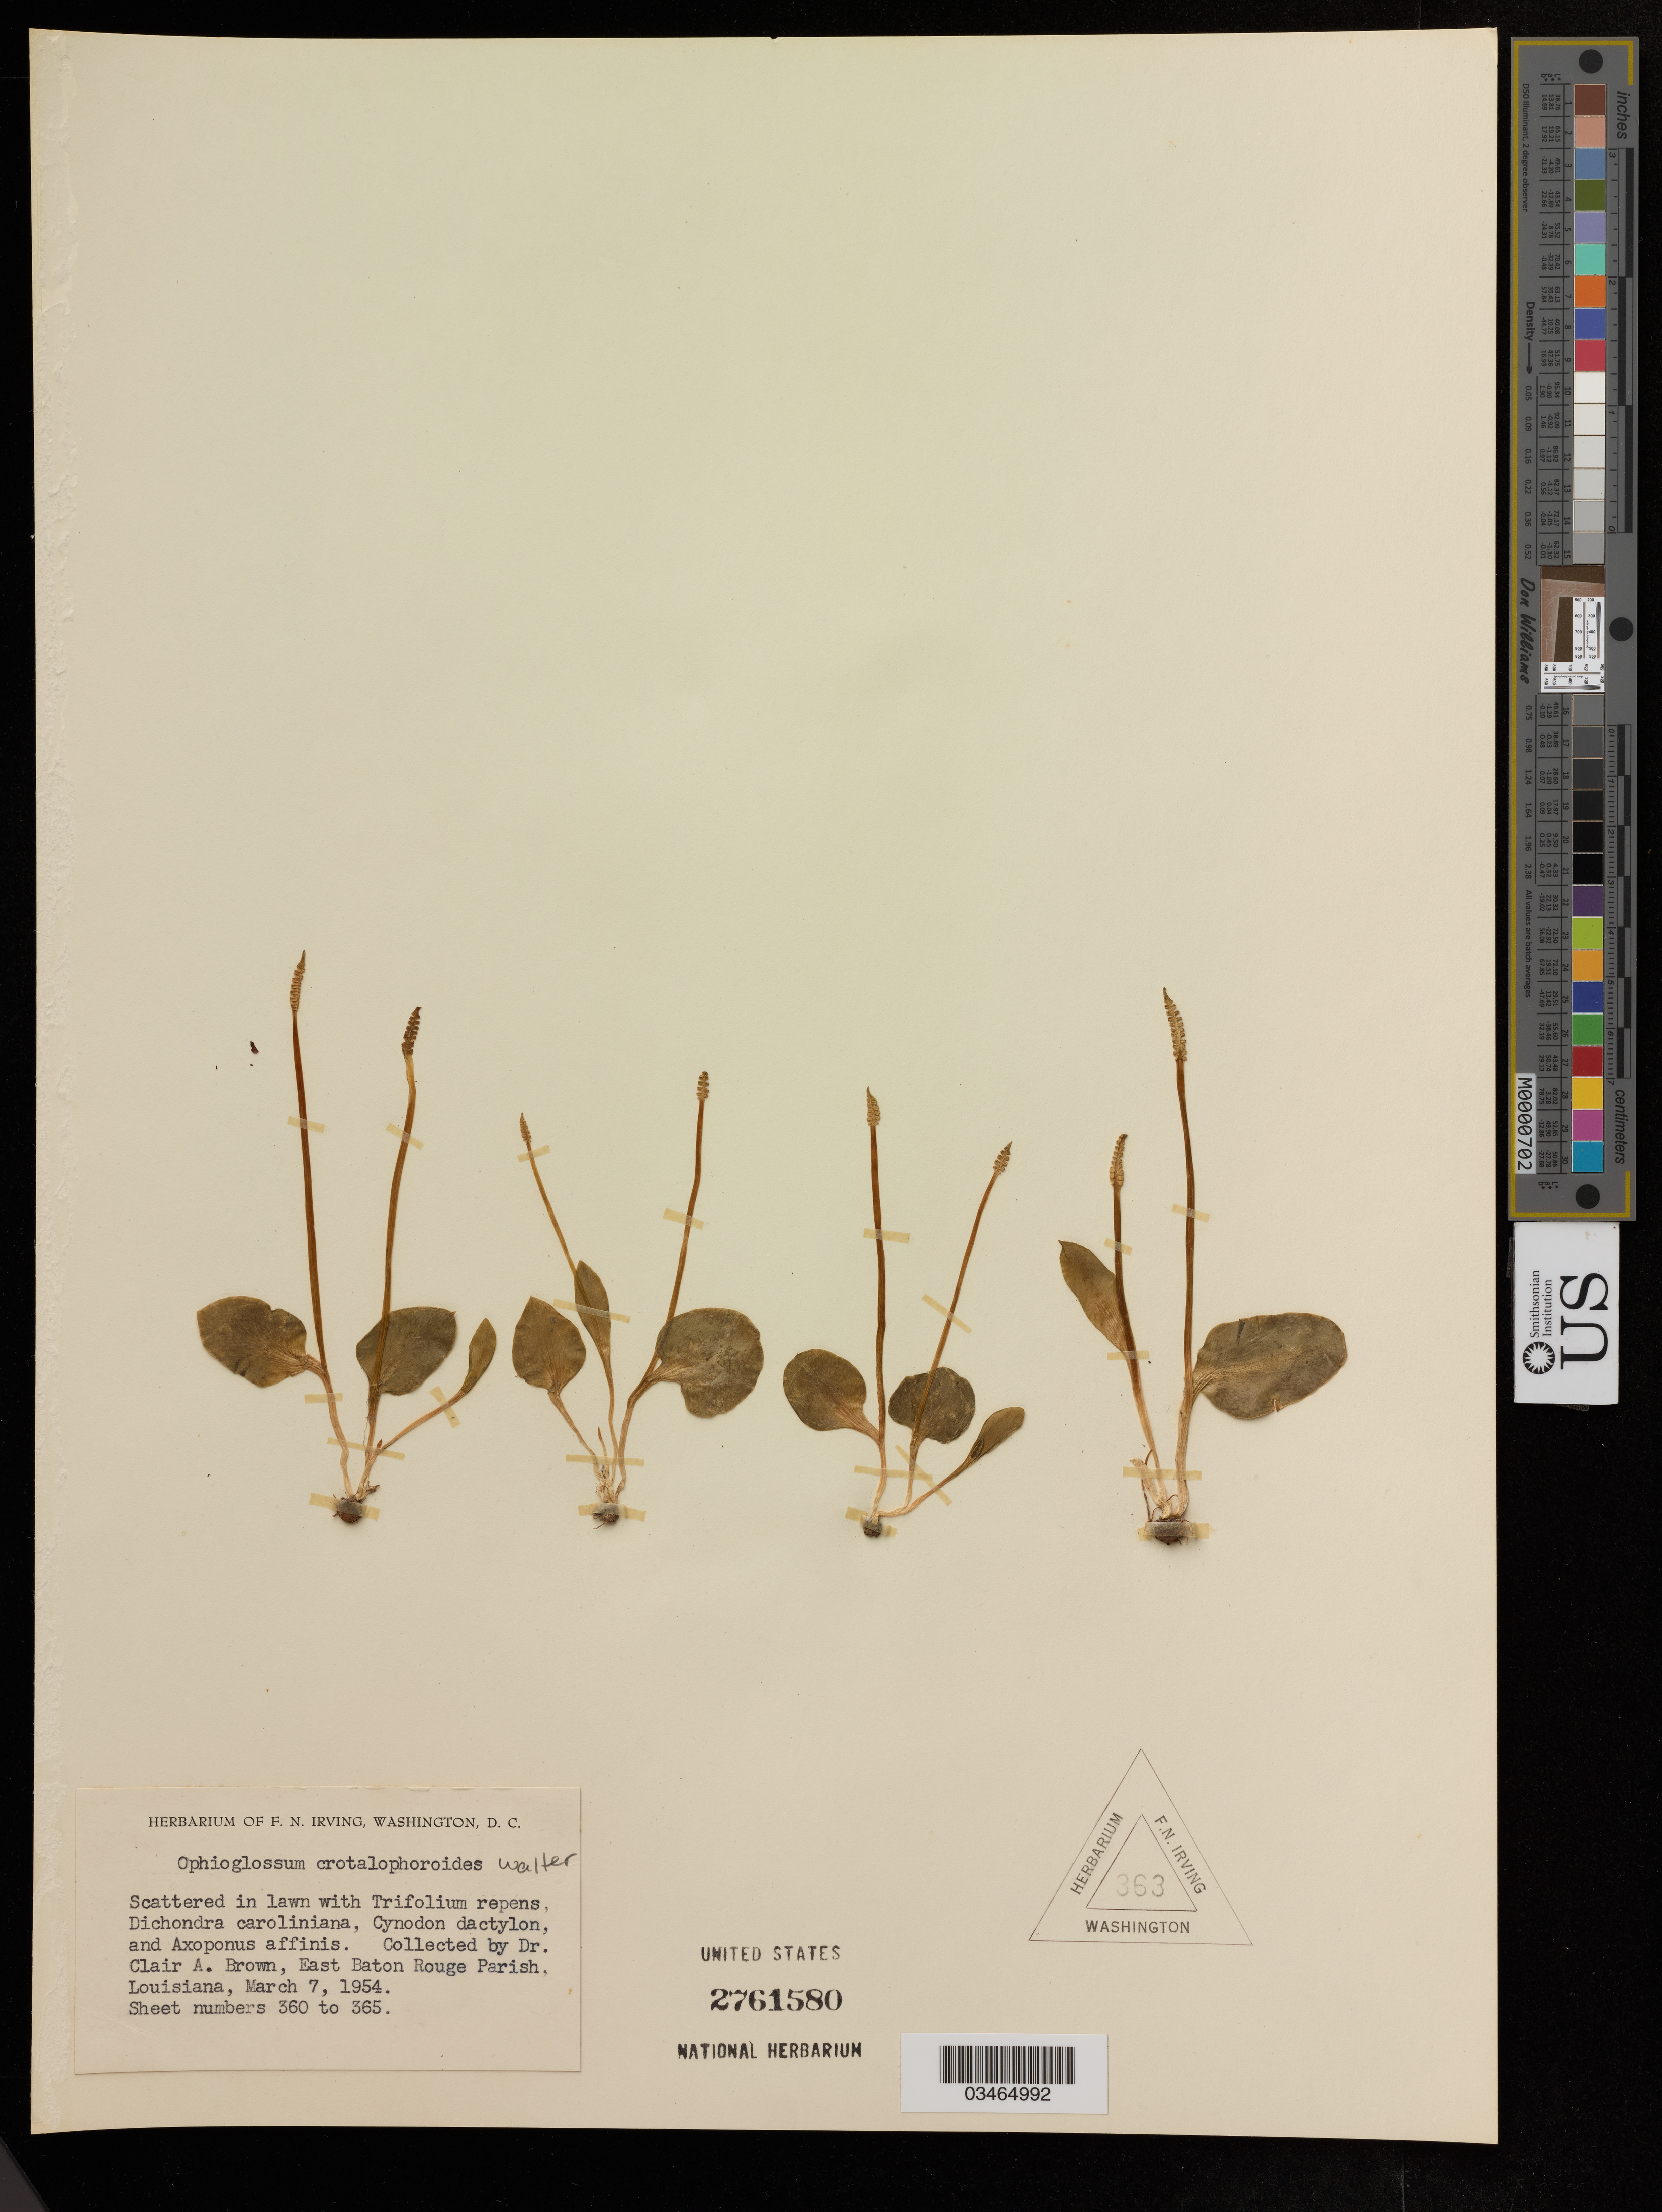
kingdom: Plantae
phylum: Tracheophyta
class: Polypodiopsida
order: Ophioglossales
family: Ophioglossaceae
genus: Ophioglossum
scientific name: Ophioglossum crotalophoroides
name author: Walter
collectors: ex herb. F.N. Irving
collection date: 1954-03-07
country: United States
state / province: Louisiana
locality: East Baton Rouge Parish.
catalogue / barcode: US 2761580